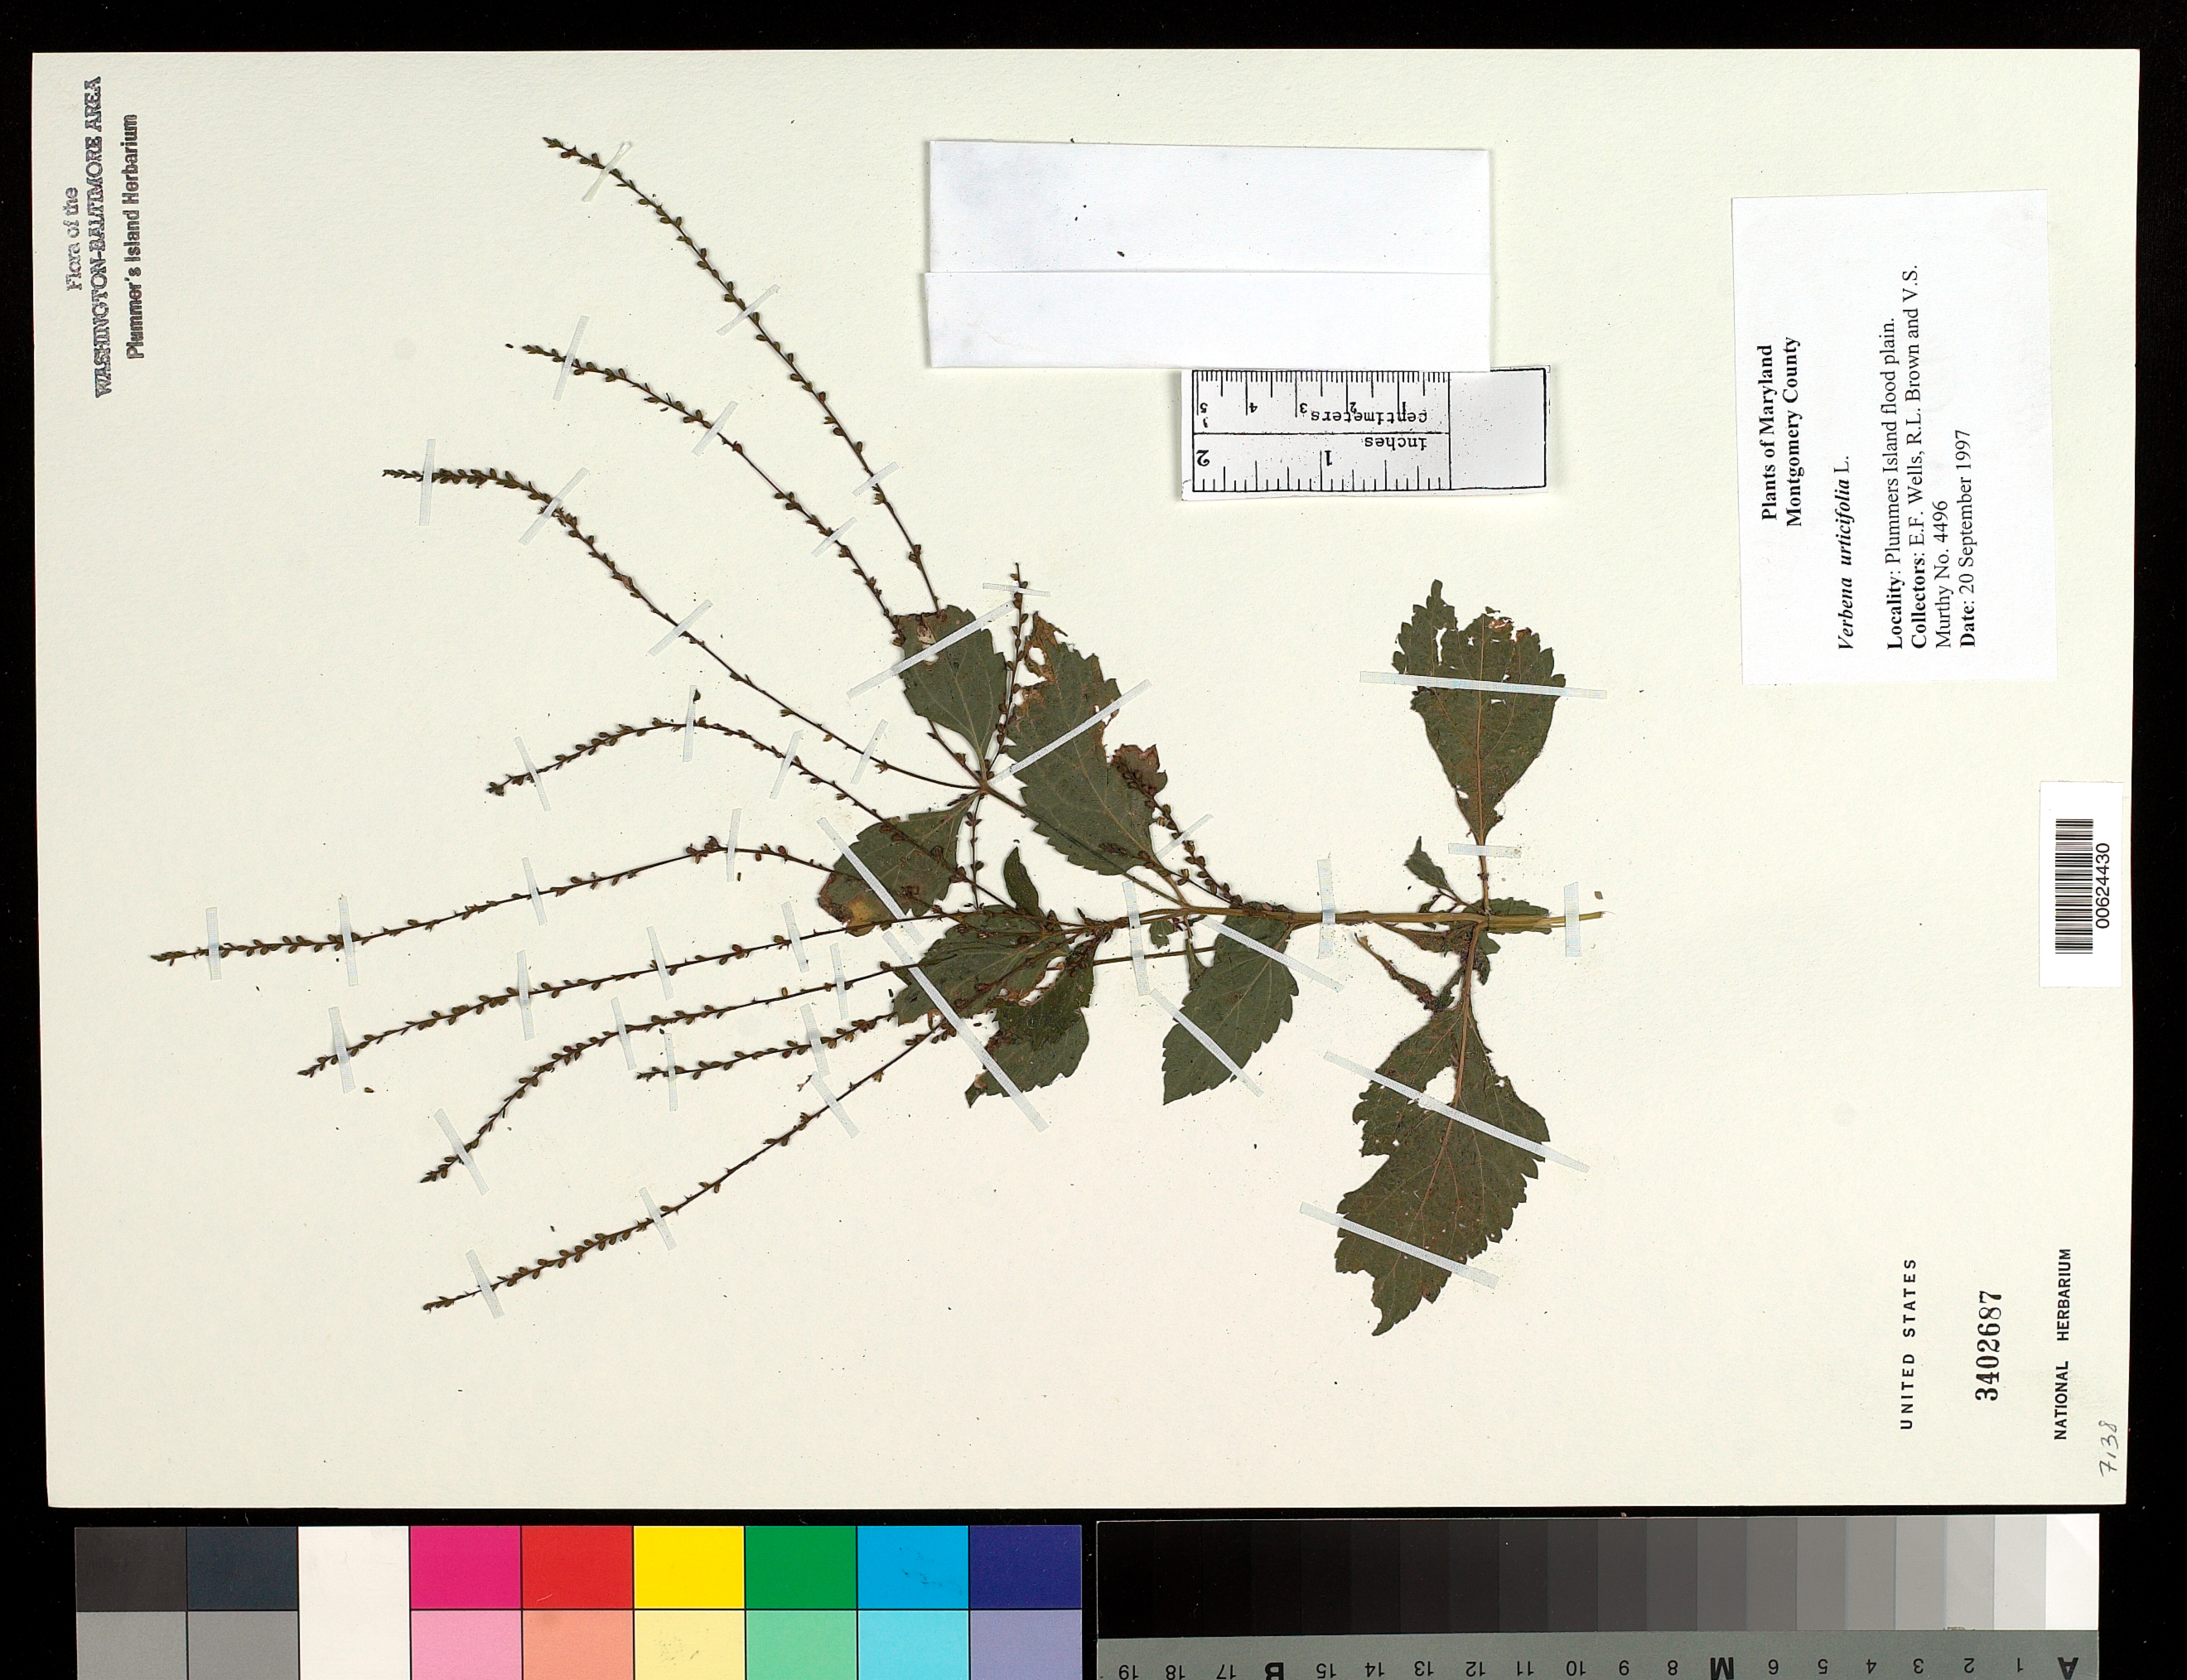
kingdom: Plantae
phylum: Tracheophyta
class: Magnoliopsida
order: Lamiales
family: Verbenaceae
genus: Verbena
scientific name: Verbena urticifolia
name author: L.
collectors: E. F. Wells, R. L. Brown & V. S. Murthy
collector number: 4496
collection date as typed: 20 Sep 1997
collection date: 1997-09-20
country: United States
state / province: Maryland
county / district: Montgomery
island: Plummers Island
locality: Flood plain of Plummers Island Plummers Island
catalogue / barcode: US 3402687